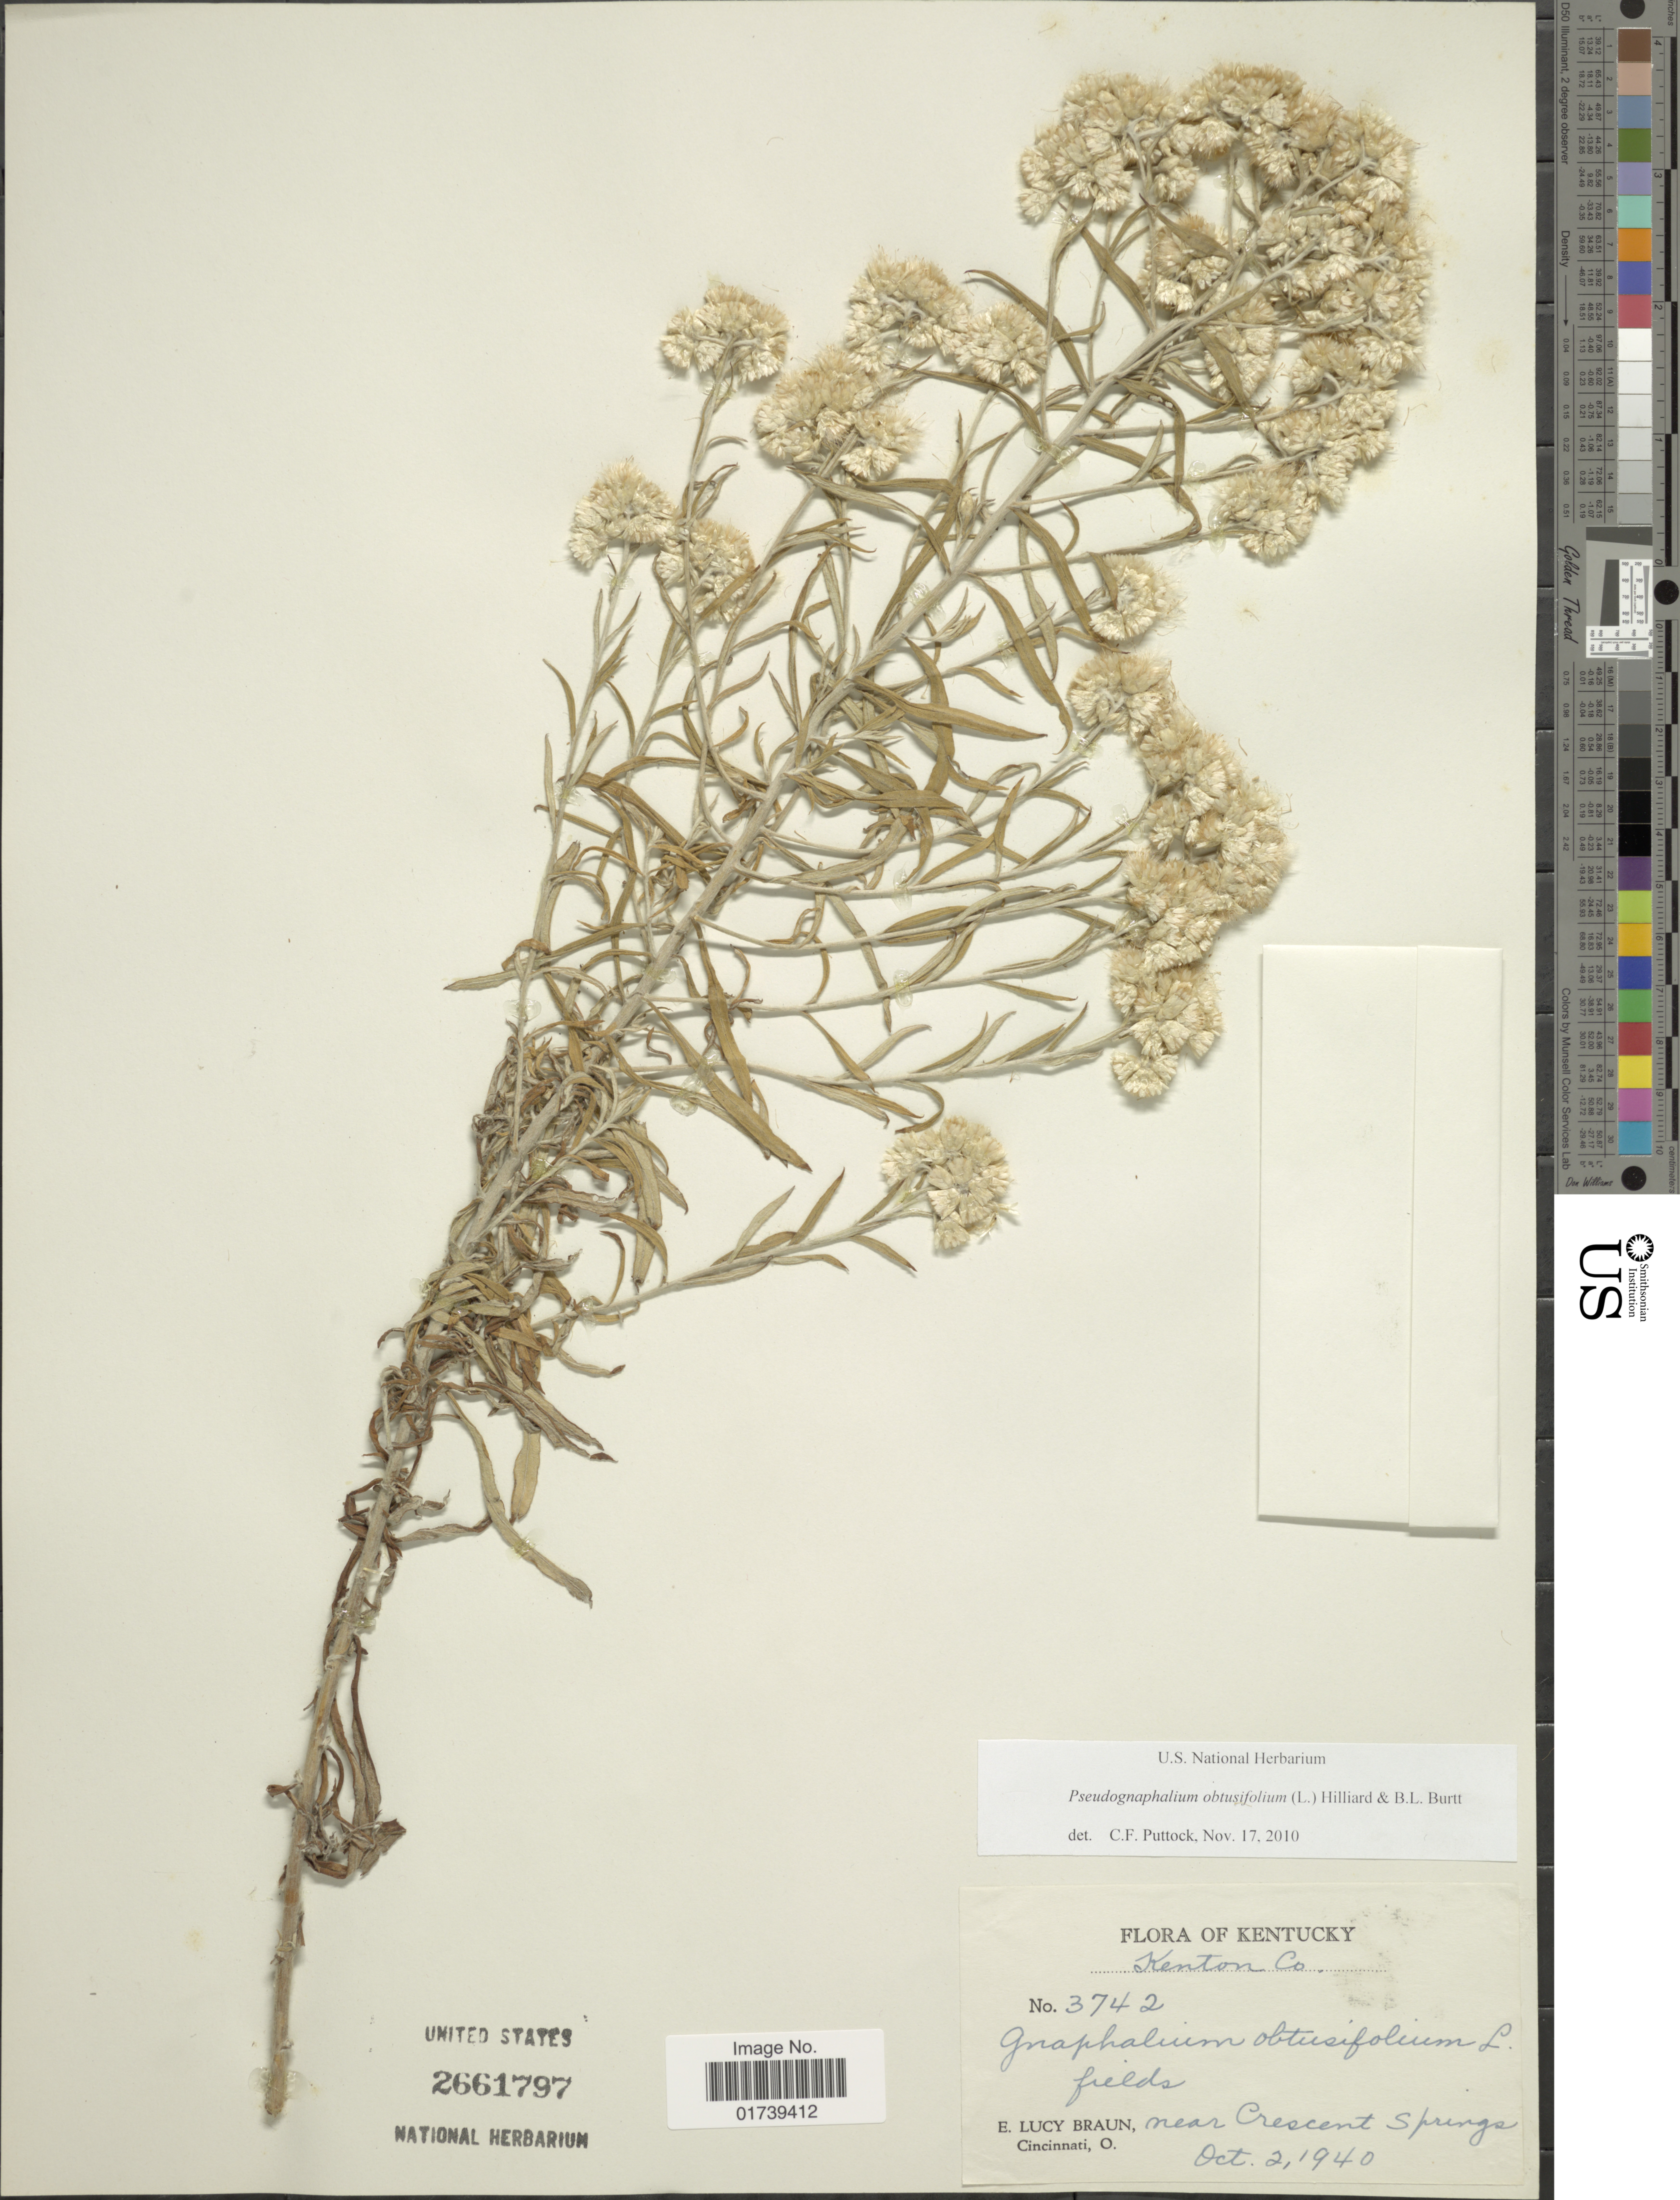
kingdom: Plantae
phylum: Tracheophyta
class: Magnoliopsida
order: Asterales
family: Asteraceae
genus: Pseudognaphalium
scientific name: Pseudognaphalium obtusifolium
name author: (L.) Hilliard & B.L. Burtt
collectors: E. L. Braun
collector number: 3742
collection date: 1940-10-02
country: United States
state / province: Kentucky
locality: Kenton Co., near Crescent Springs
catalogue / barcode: US 2661797